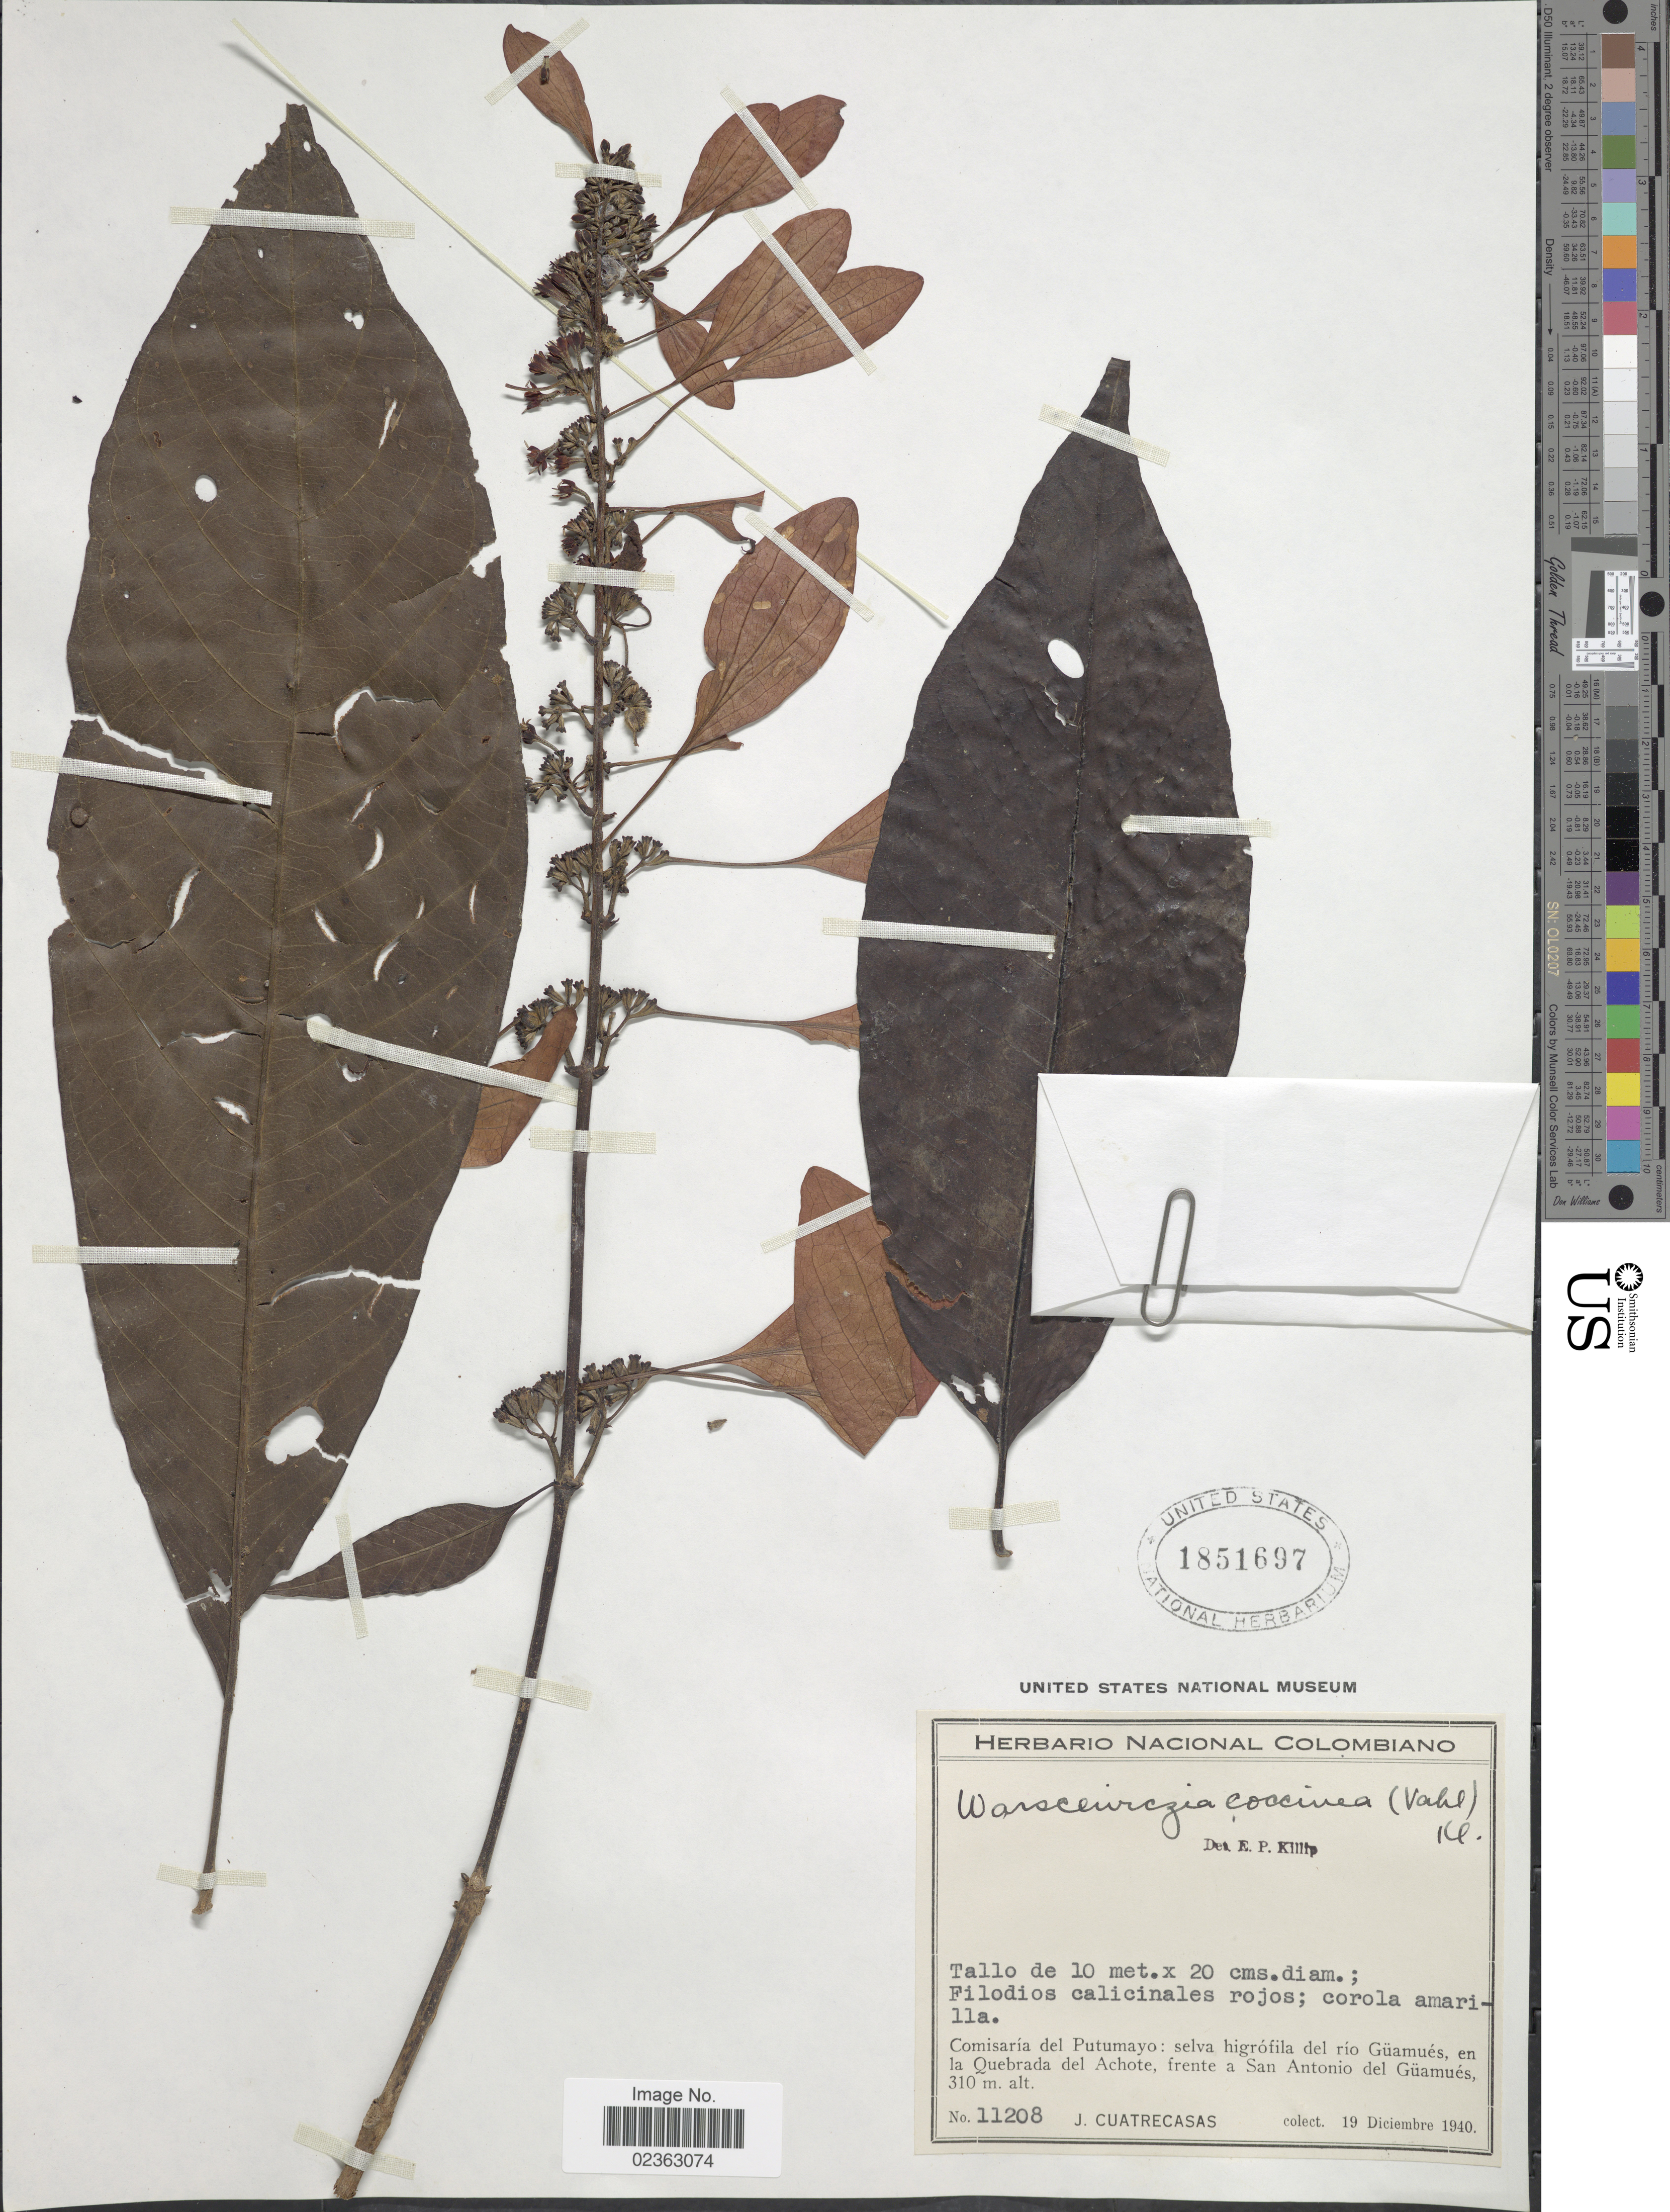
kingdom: Plantae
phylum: Tracheophyta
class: Magnoliopsida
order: Gentianales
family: Rubiaceae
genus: Warszewiczia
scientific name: Warszewiczia coccinea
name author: (Vahl) Klotzsch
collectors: J. Cuatrecasas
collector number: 11208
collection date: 1940-12-19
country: Colombia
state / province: Putumayo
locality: Selva higrofila del rio Guamues, en la Quebrada del Achote, frente a San Antonio del Guamues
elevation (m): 310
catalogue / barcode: US 1851697